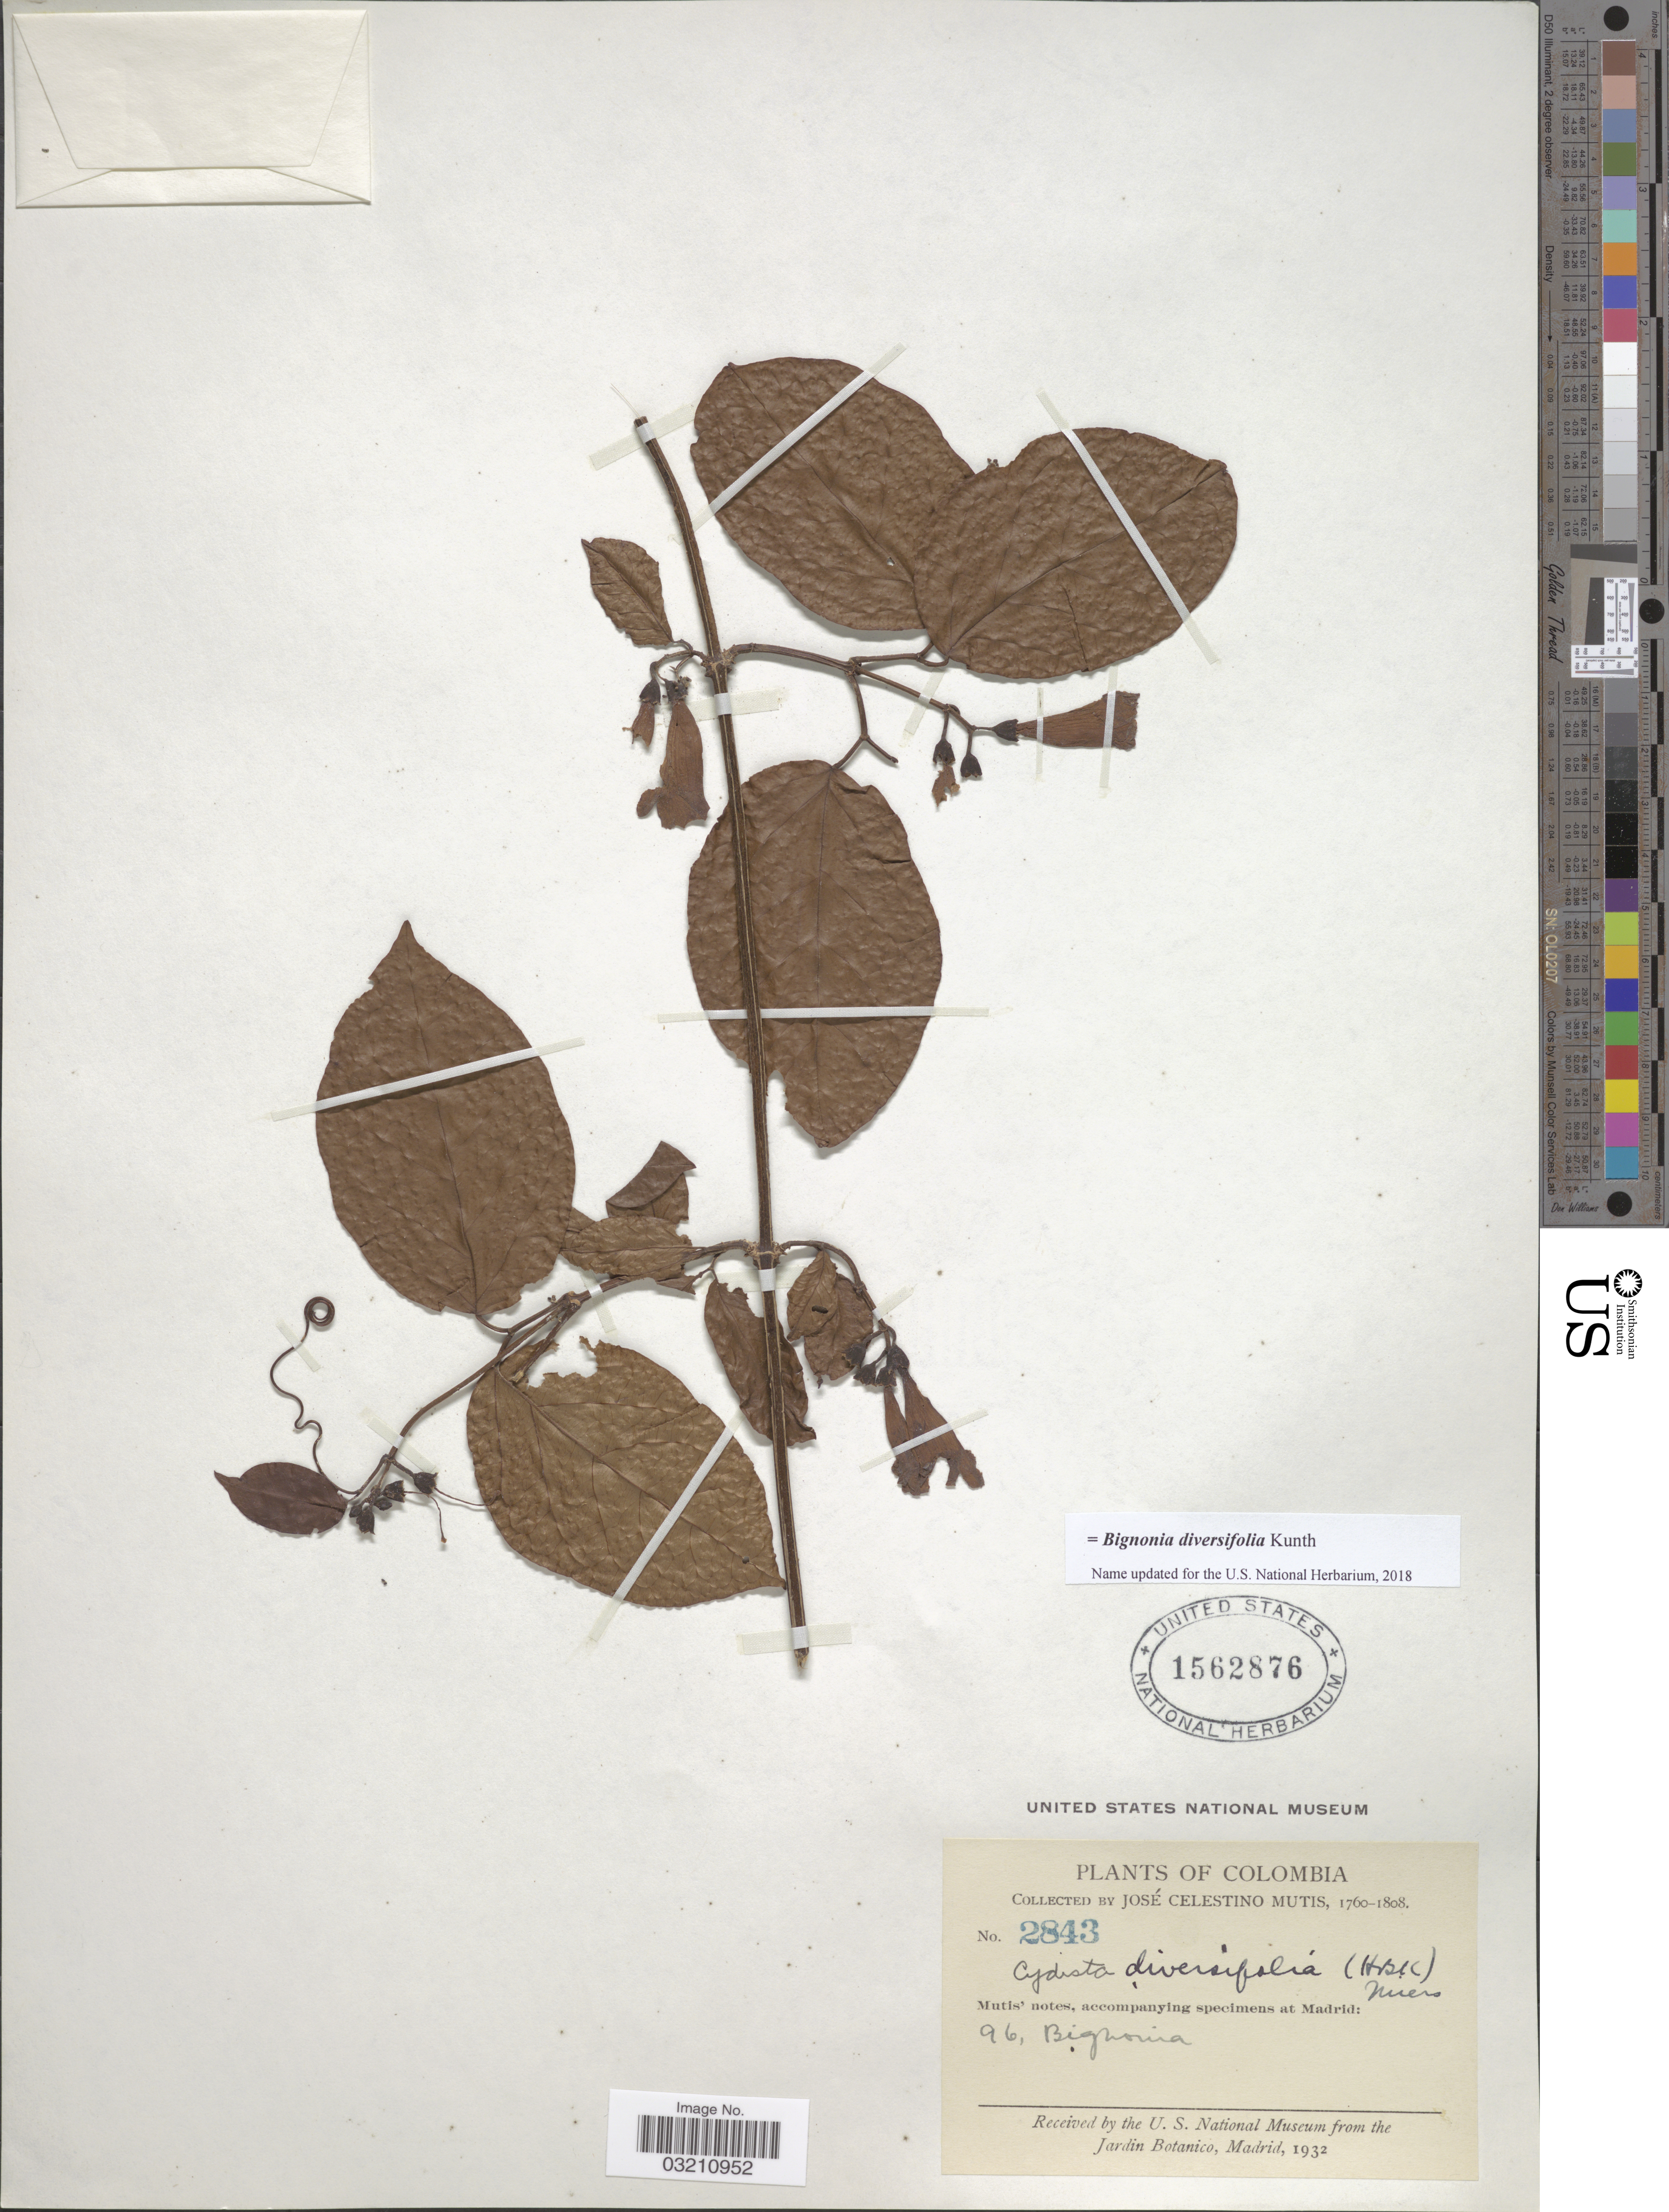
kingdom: Plantae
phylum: Tracheophyta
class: Magnoliopsida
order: Lamiales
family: Bignoniaceae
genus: Bignonia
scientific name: Bignonia diversifolia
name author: Kunth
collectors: J. C. B. Mutis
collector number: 2843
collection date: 1760/1808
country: Colombia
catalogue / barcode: US 1562876